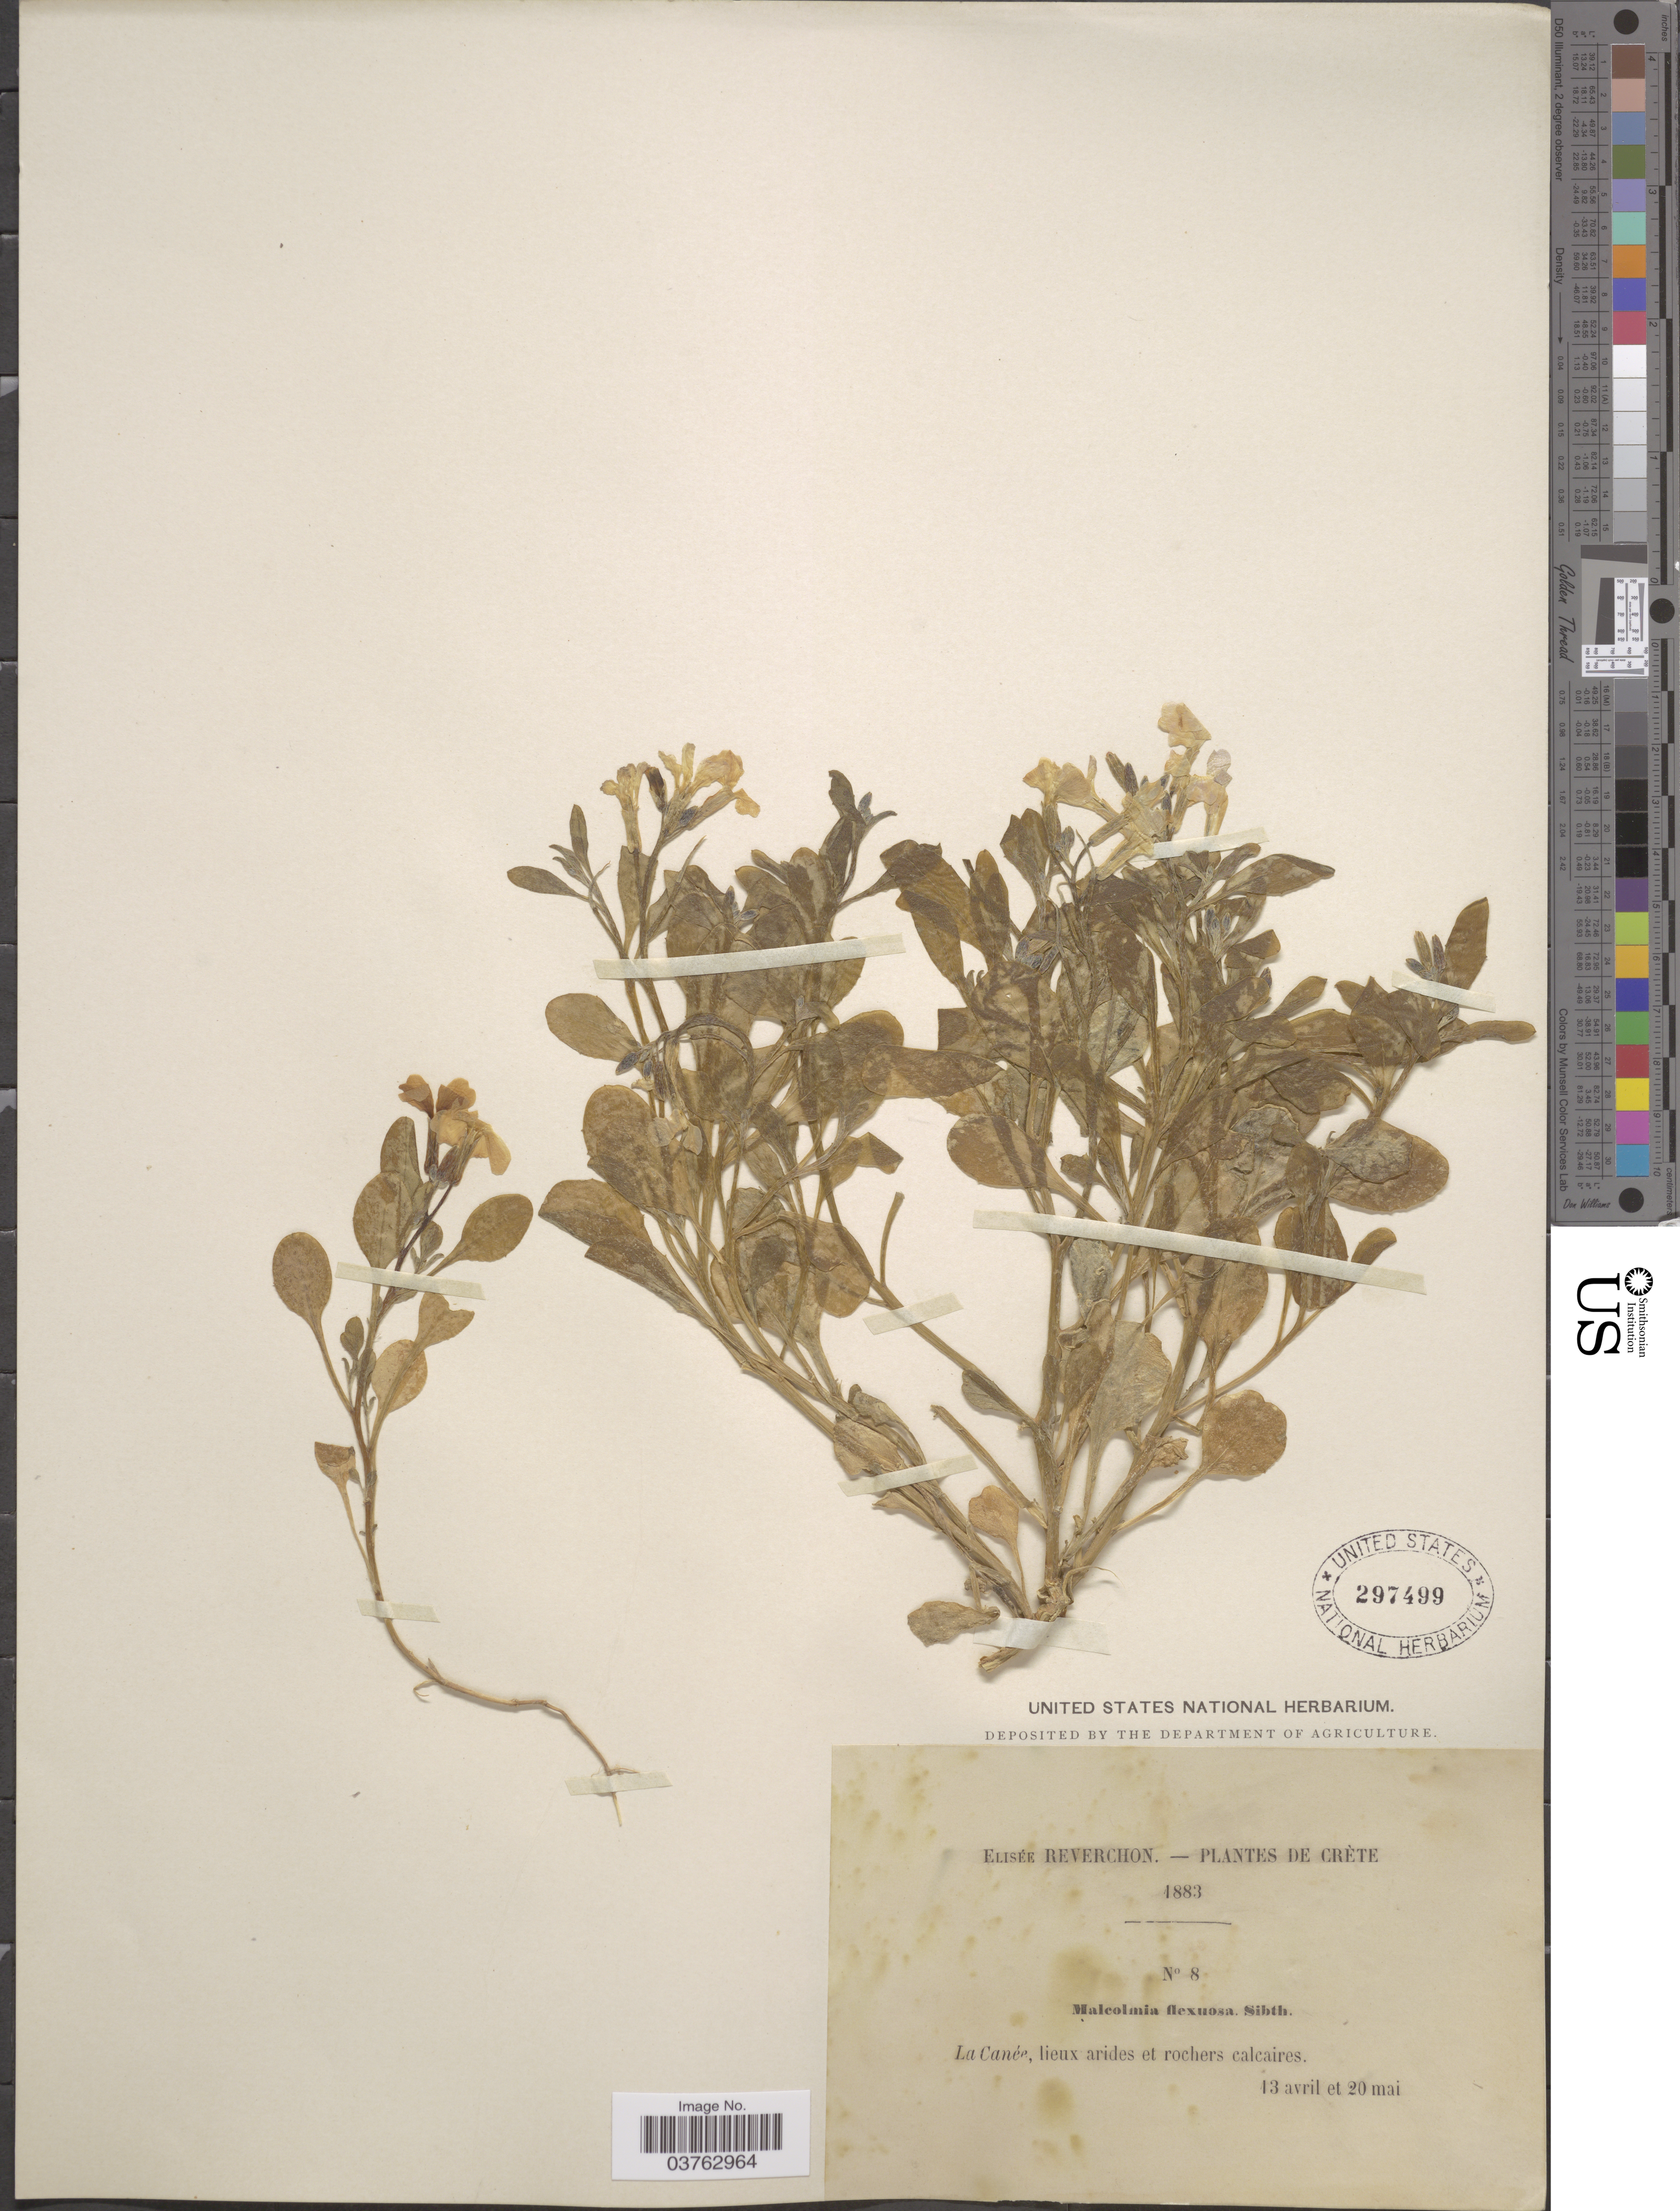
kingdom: Plantae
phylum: Tracheophyta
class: Magnoliopsida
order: Brassicales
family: Brassicaceae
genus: Malcolmia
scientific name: Malcolmia flexuosa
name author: Sibth. & Sm.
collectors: E. Reverchon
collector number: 8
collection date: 1883-04-13/1883-05-20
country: Greece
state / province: Crete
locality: Crète. La Canée.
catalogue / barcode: US 297499